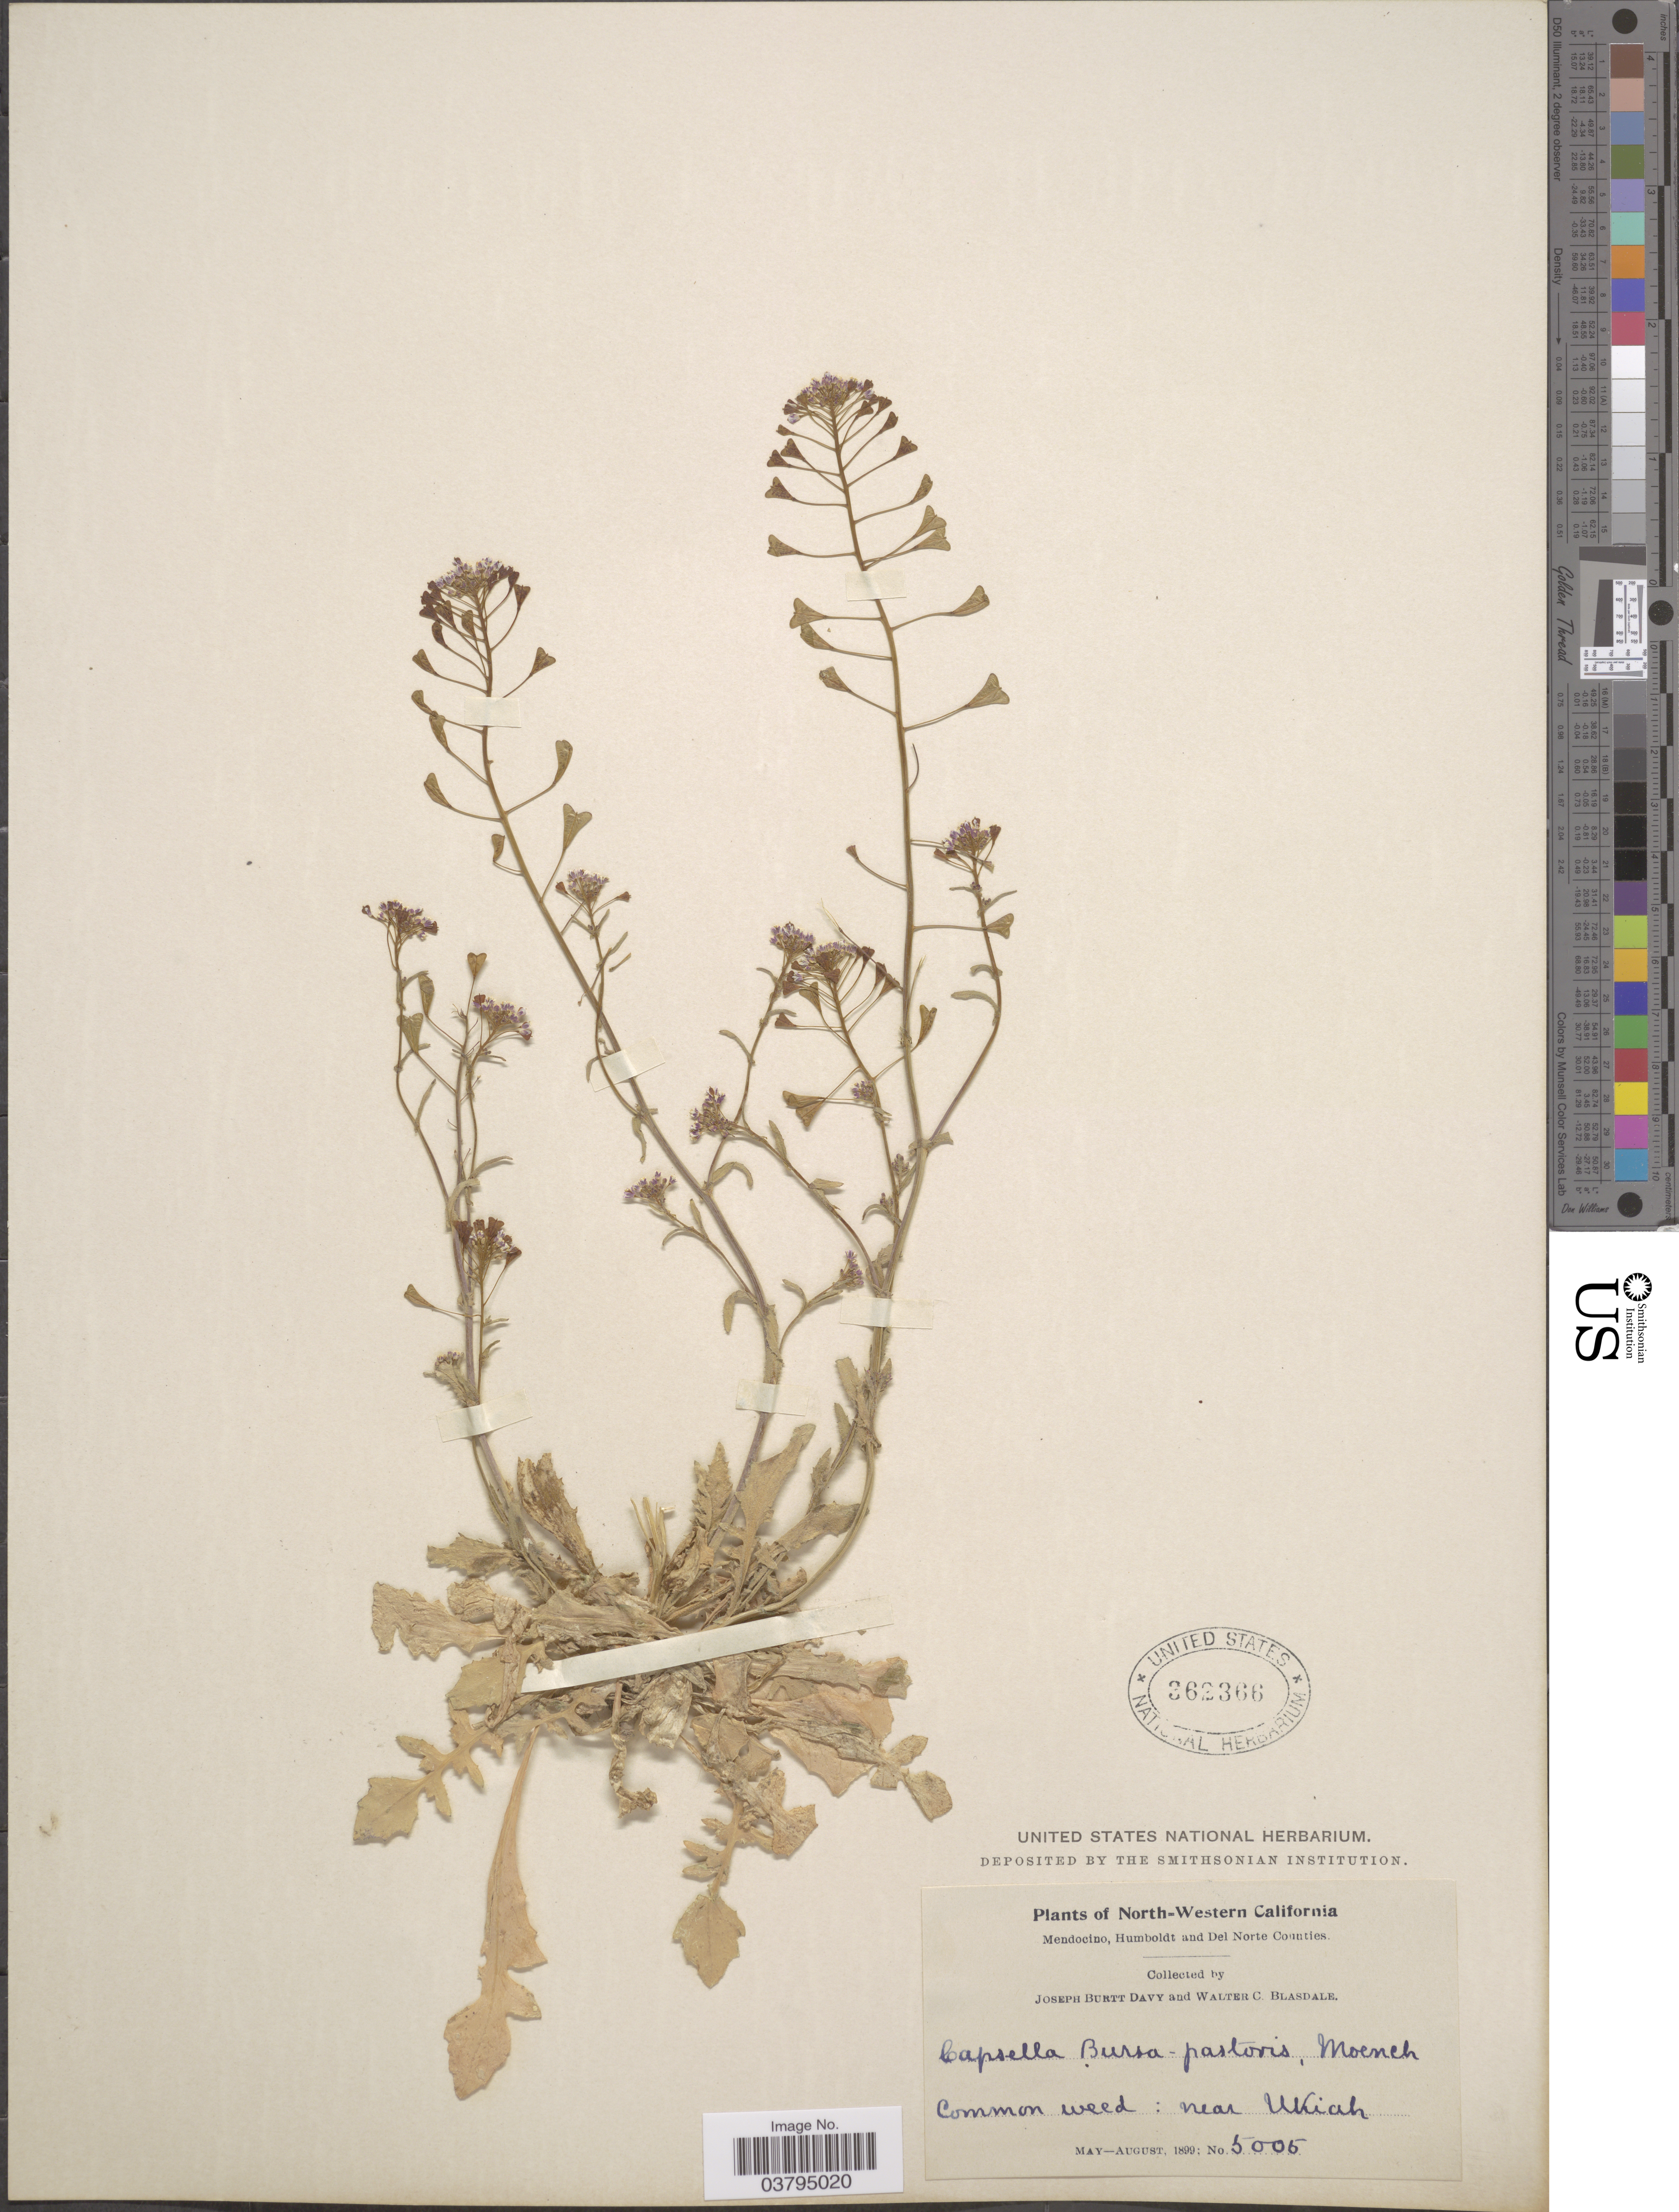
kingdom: Plantae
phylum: Tracheophyta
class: Magnoliopsida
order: Brassicales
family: Brassicaceae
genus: Capsella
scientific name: Capsella bursa-pastoris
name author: (L.) Medik.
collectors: J. Burtt Davy & W. Blasdale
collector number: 5005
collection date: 1899-05/1899-08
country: United States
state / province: California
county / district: Mendocino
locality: North- Western California. Mendocino, Humboldt and Del Norte Counties. Near Ukiah.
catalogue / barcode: US 362366